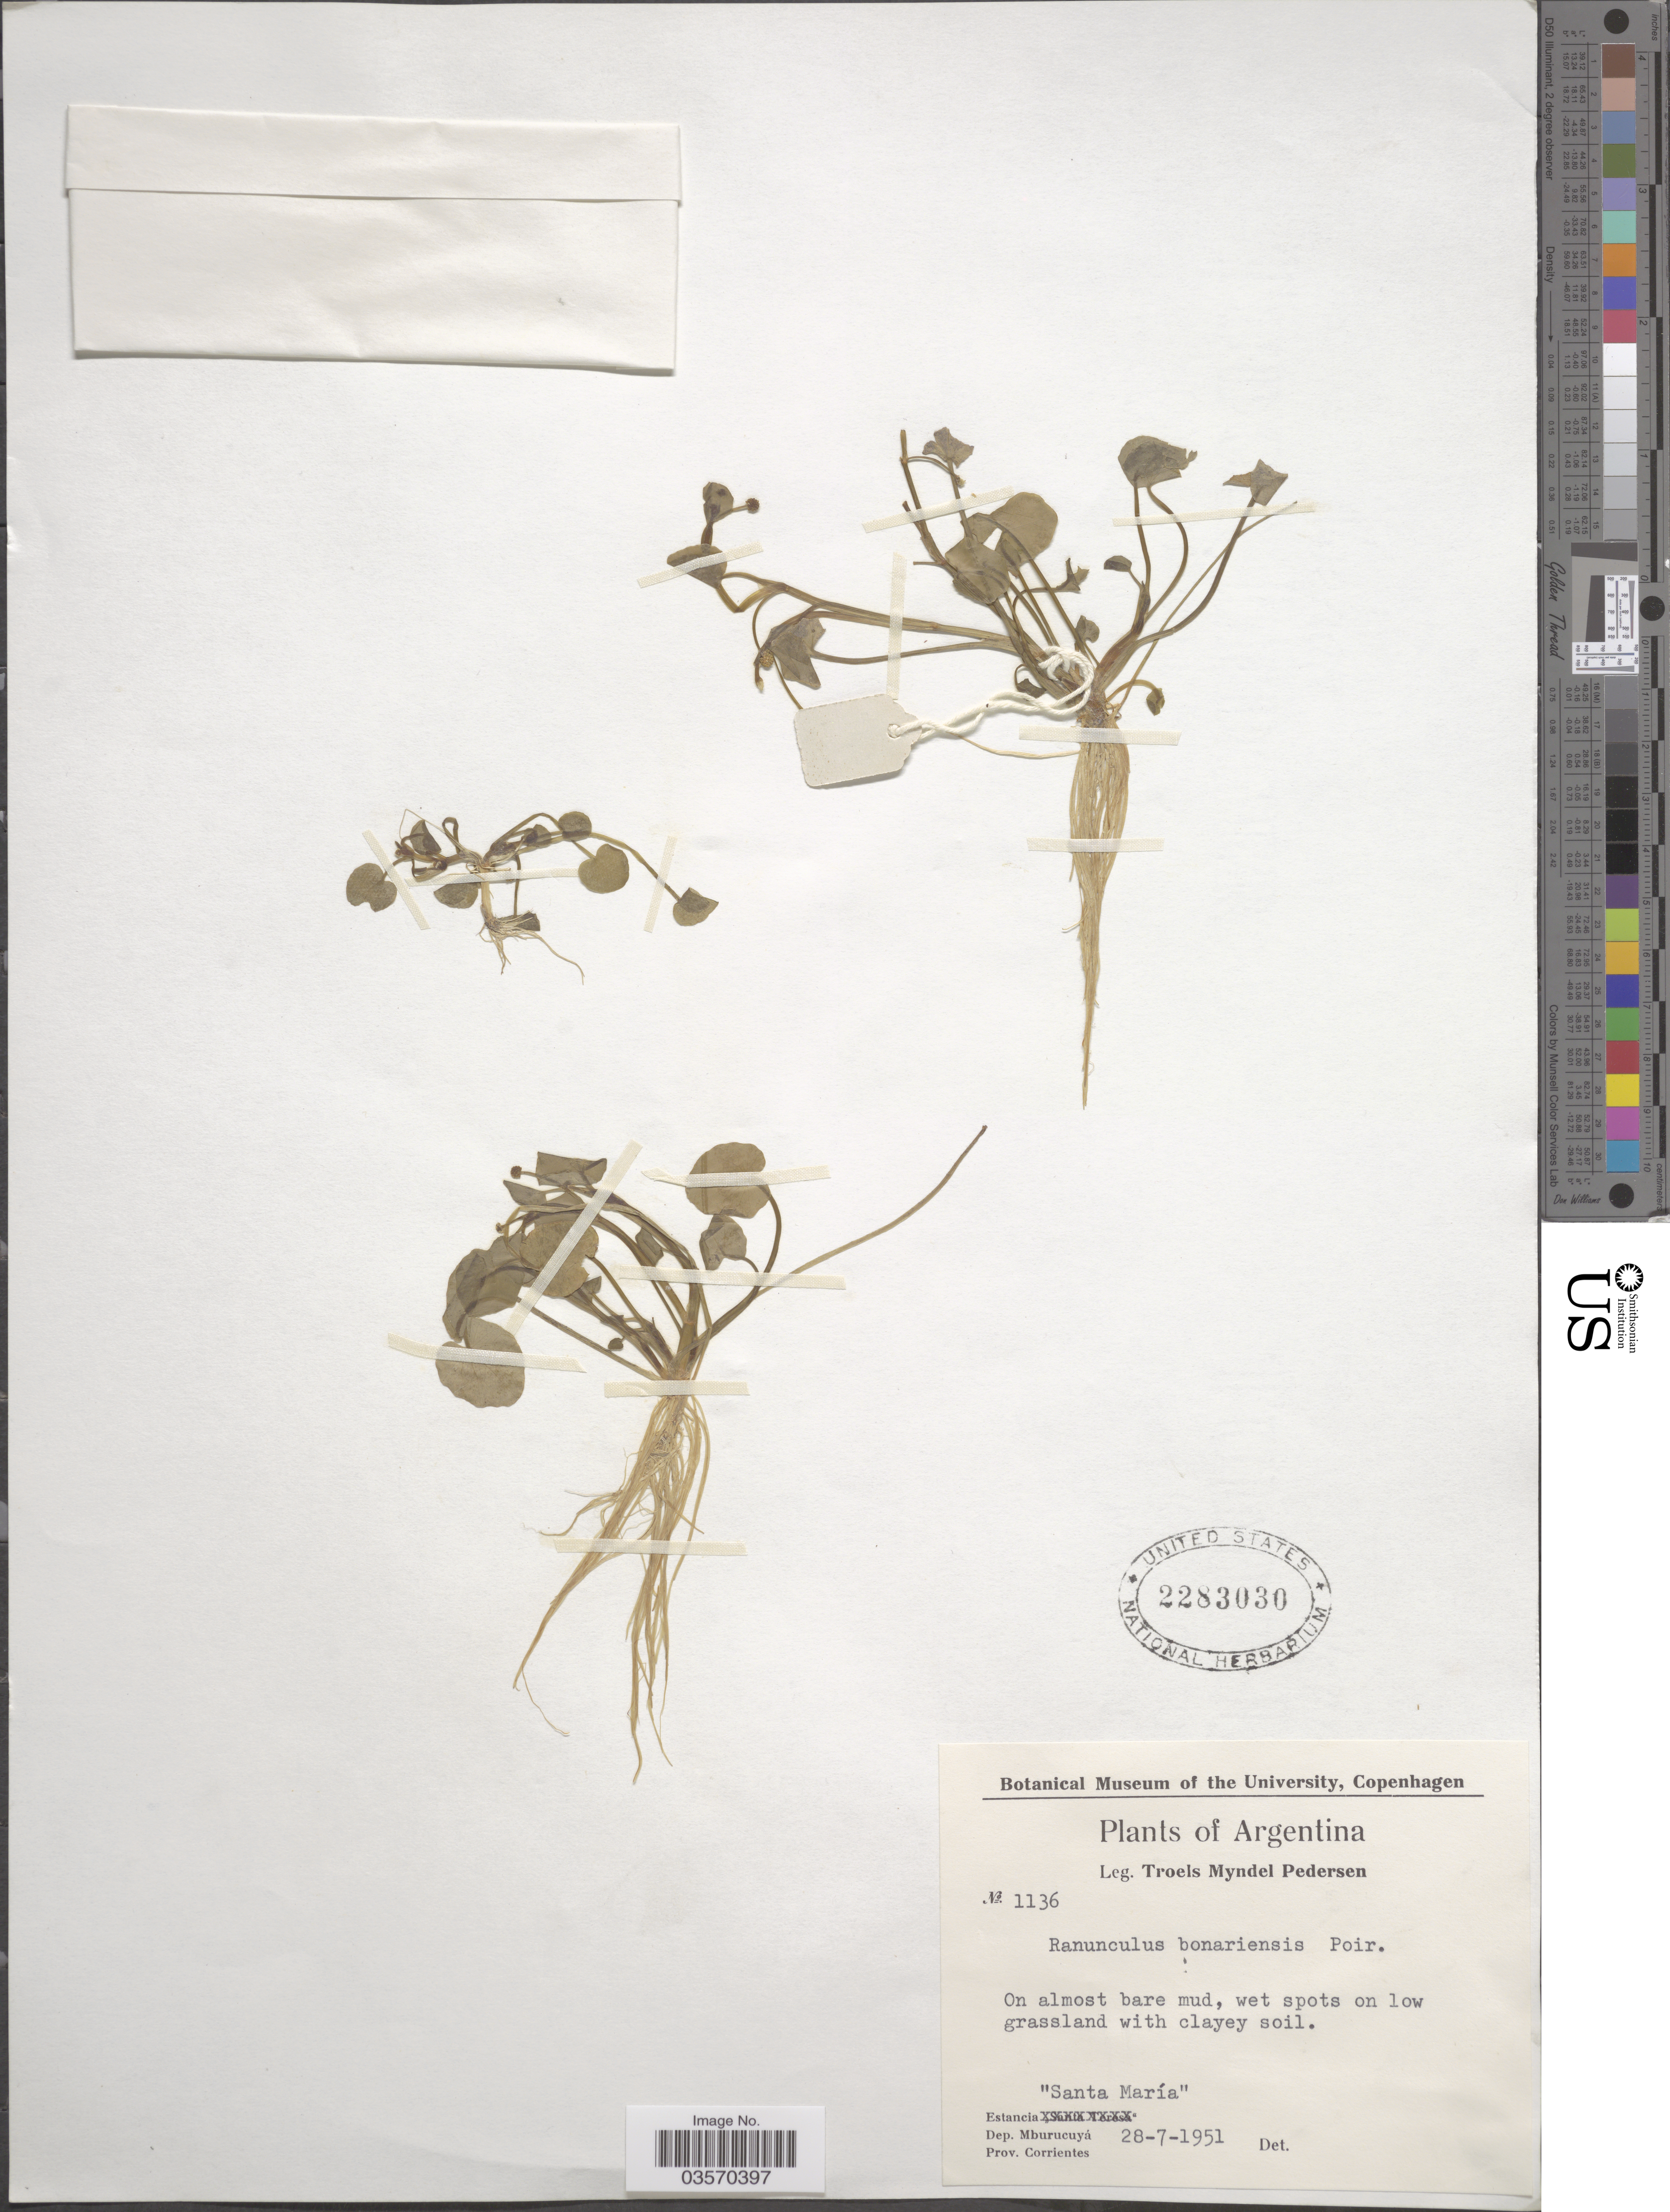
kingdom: Plantae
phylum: Tracheophyta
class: Magnoliopsida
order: Ranunculales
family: Ranunculaceae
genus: Ranunculus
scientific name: Ranunculus bonariensis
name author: Poir.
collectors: T. Pederson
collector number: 1136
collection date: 1951-07-28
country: Argentina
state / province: Corrientes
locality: Estancia "Santa Maria", Dep. Mburucuyá.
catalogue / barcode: US 2283030